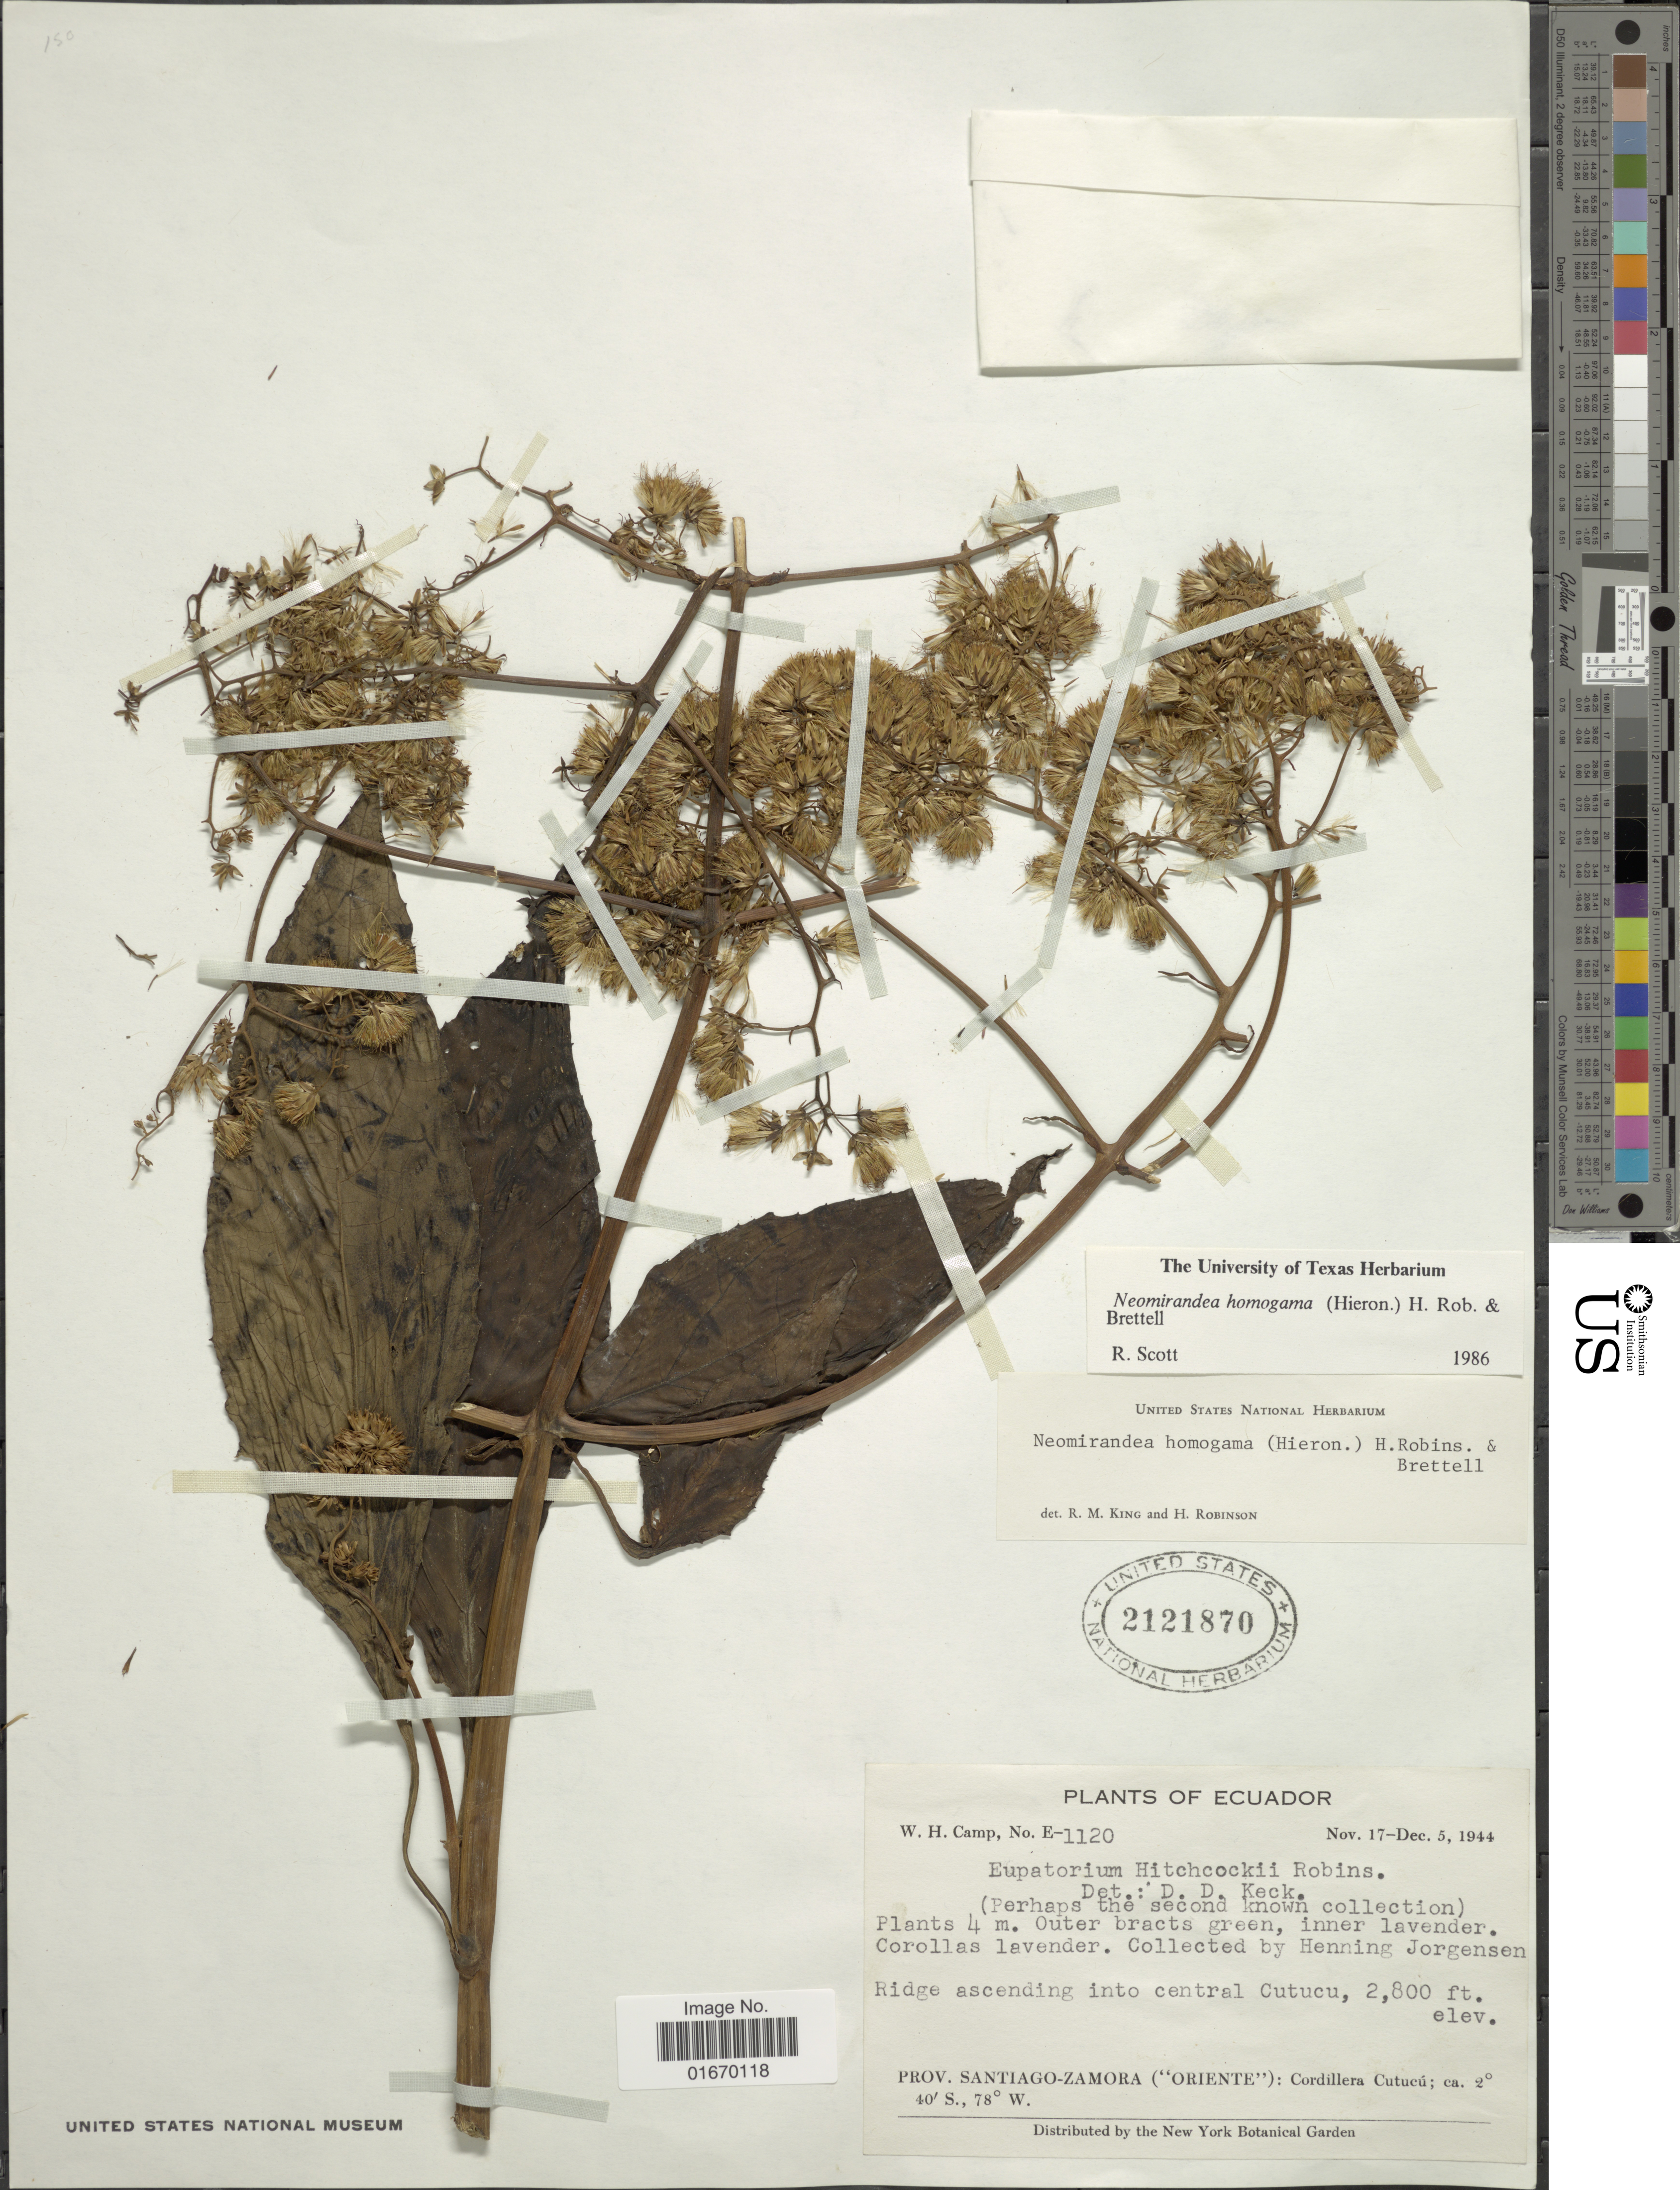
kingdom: Plantae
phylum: Tracheophyta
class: Magnoliopsida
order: Asterales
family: Asteraceae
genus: Neomirandea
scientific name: Neomirandea homogama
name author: (Hieron.) H. Rob.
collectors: H. Jørgensen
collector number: E-1120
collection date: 1944-11-17/1944-12-05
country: Ecuador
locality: Prov. Santiago-Zamora (Oriente), Cordillera Cutucu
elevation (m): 853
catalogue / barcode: US 2121870